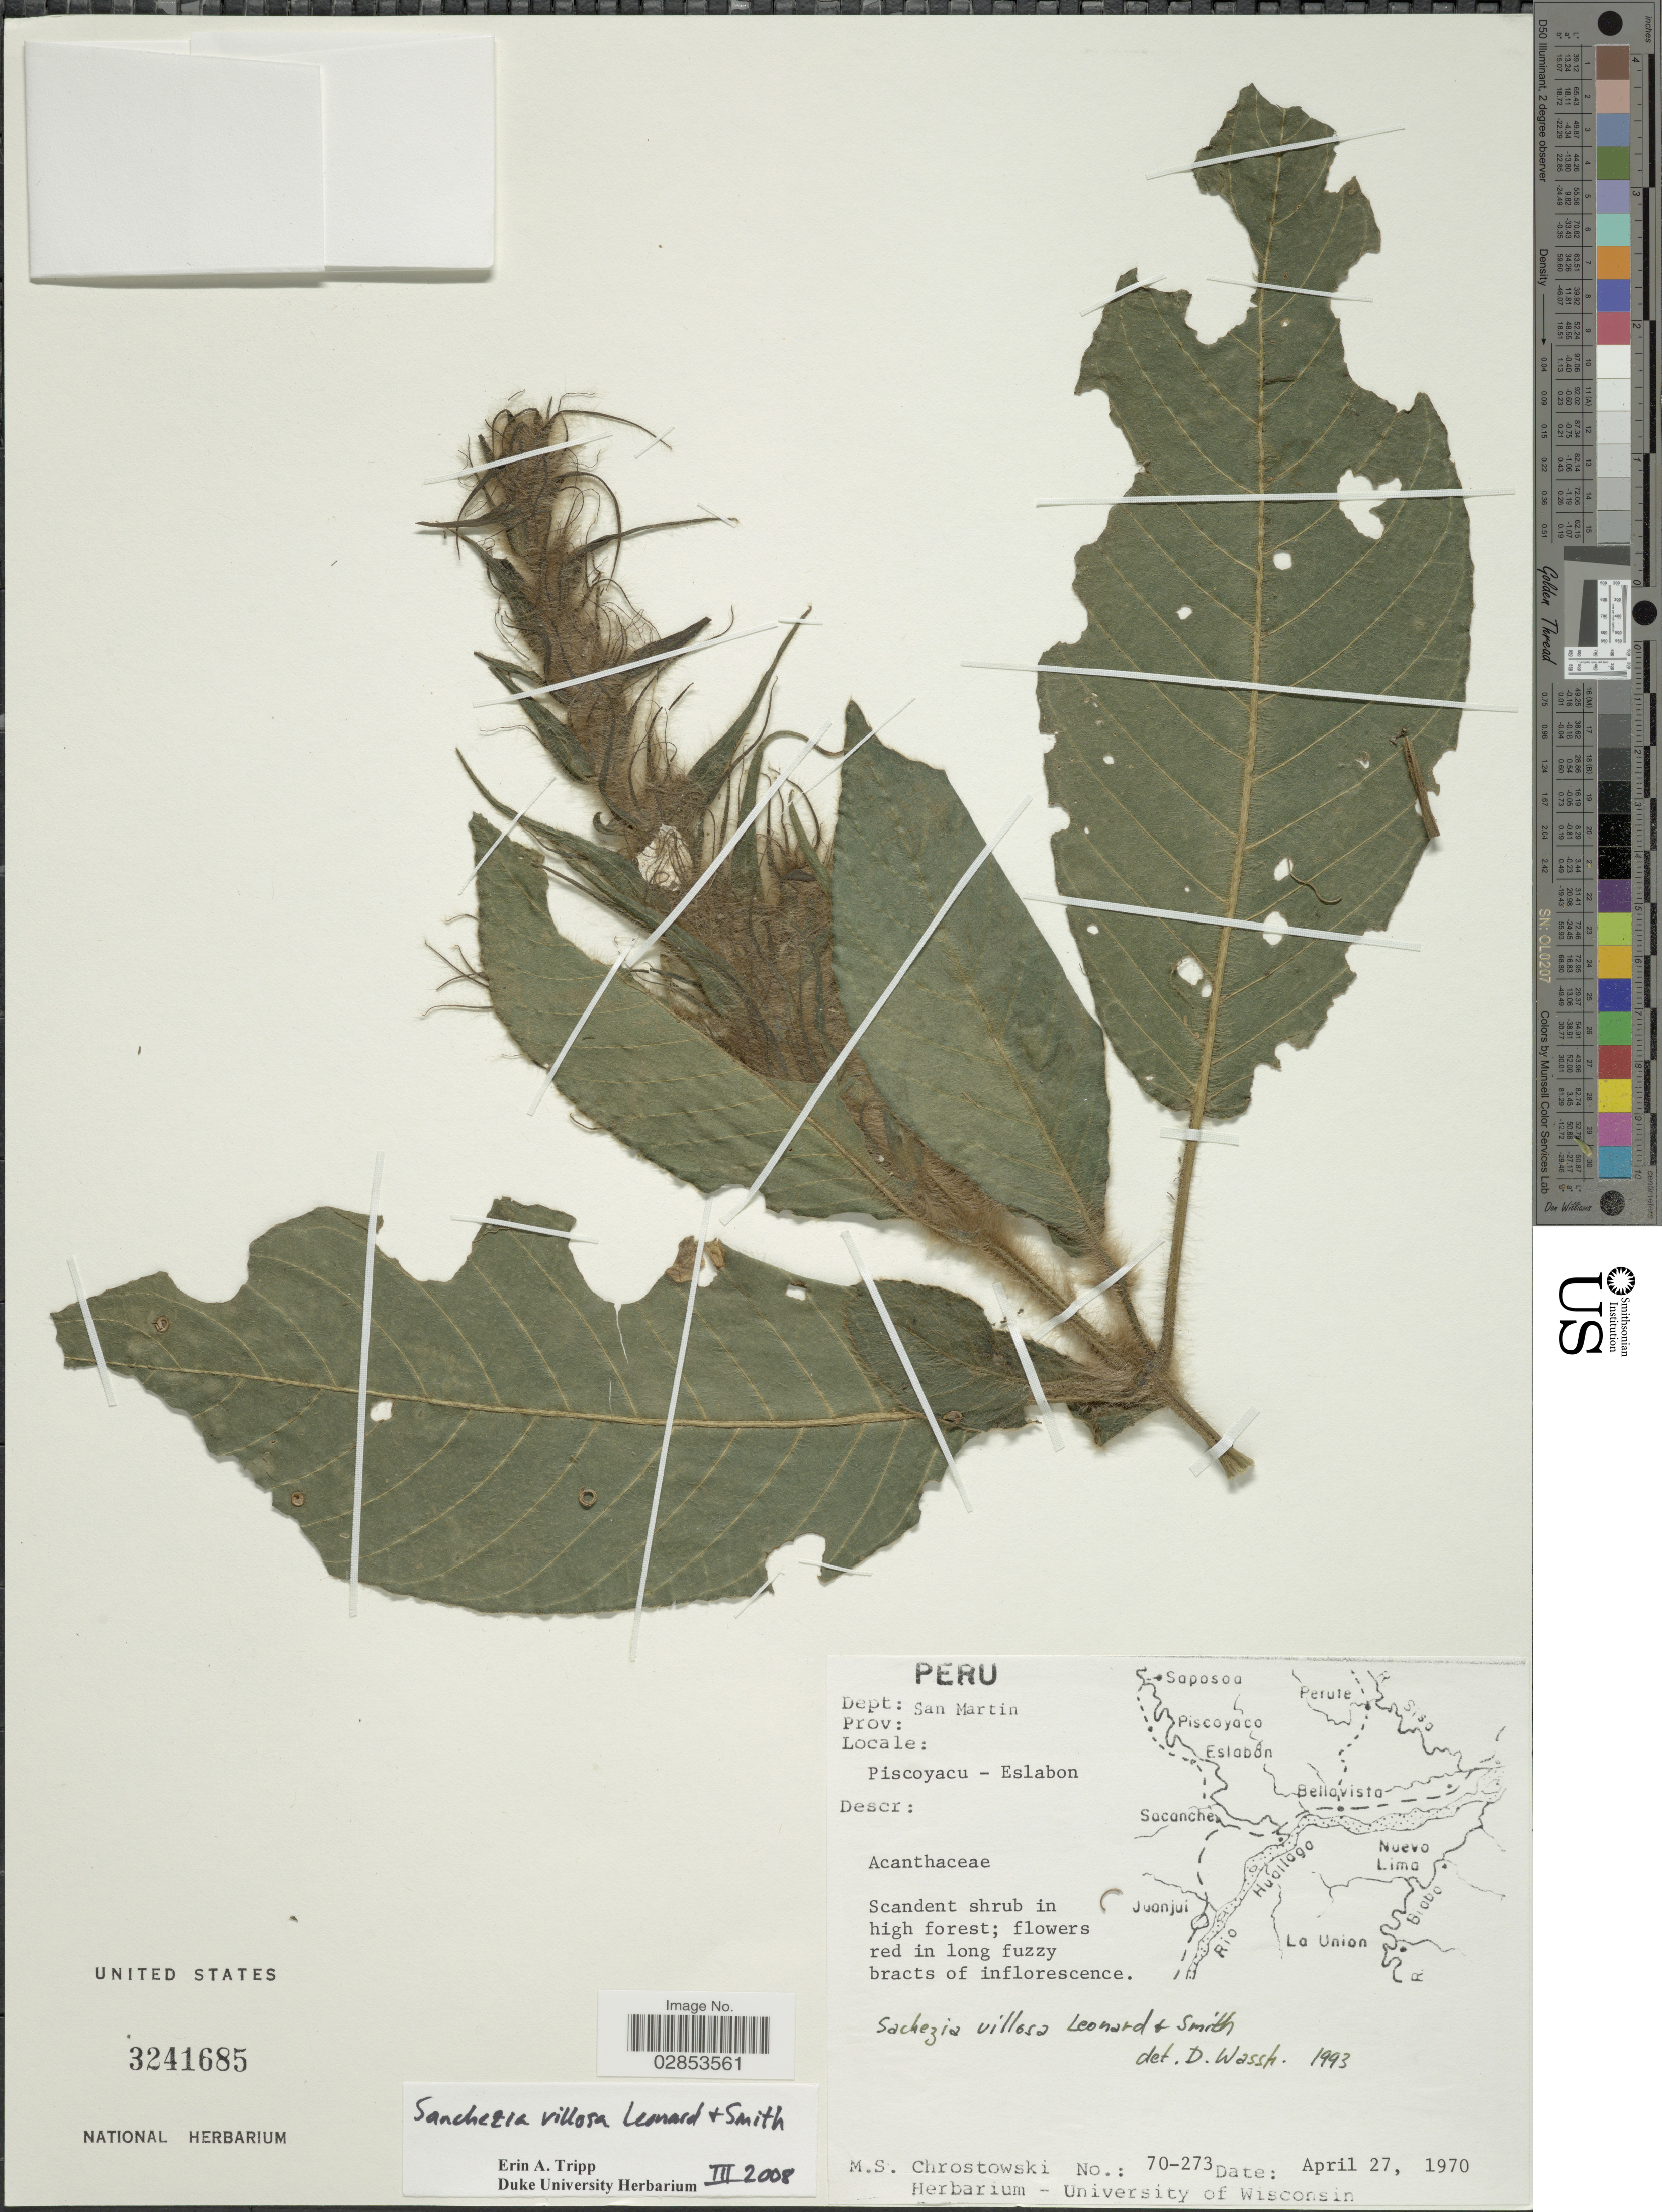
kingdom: Plantae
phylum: Tracheophyta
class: Magnoliopsida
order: Lamiales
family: Acanthaceae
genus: Sanchezia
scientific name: Sanchezia villosa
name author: Leonard & L.B. Sm.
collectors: M. Chrostowski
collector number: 70-273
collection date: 1970-04-27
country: Peru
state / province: San Martín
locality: Dept: San Martin. Piscoyacu-Eslabon.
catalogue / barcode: US 3241685